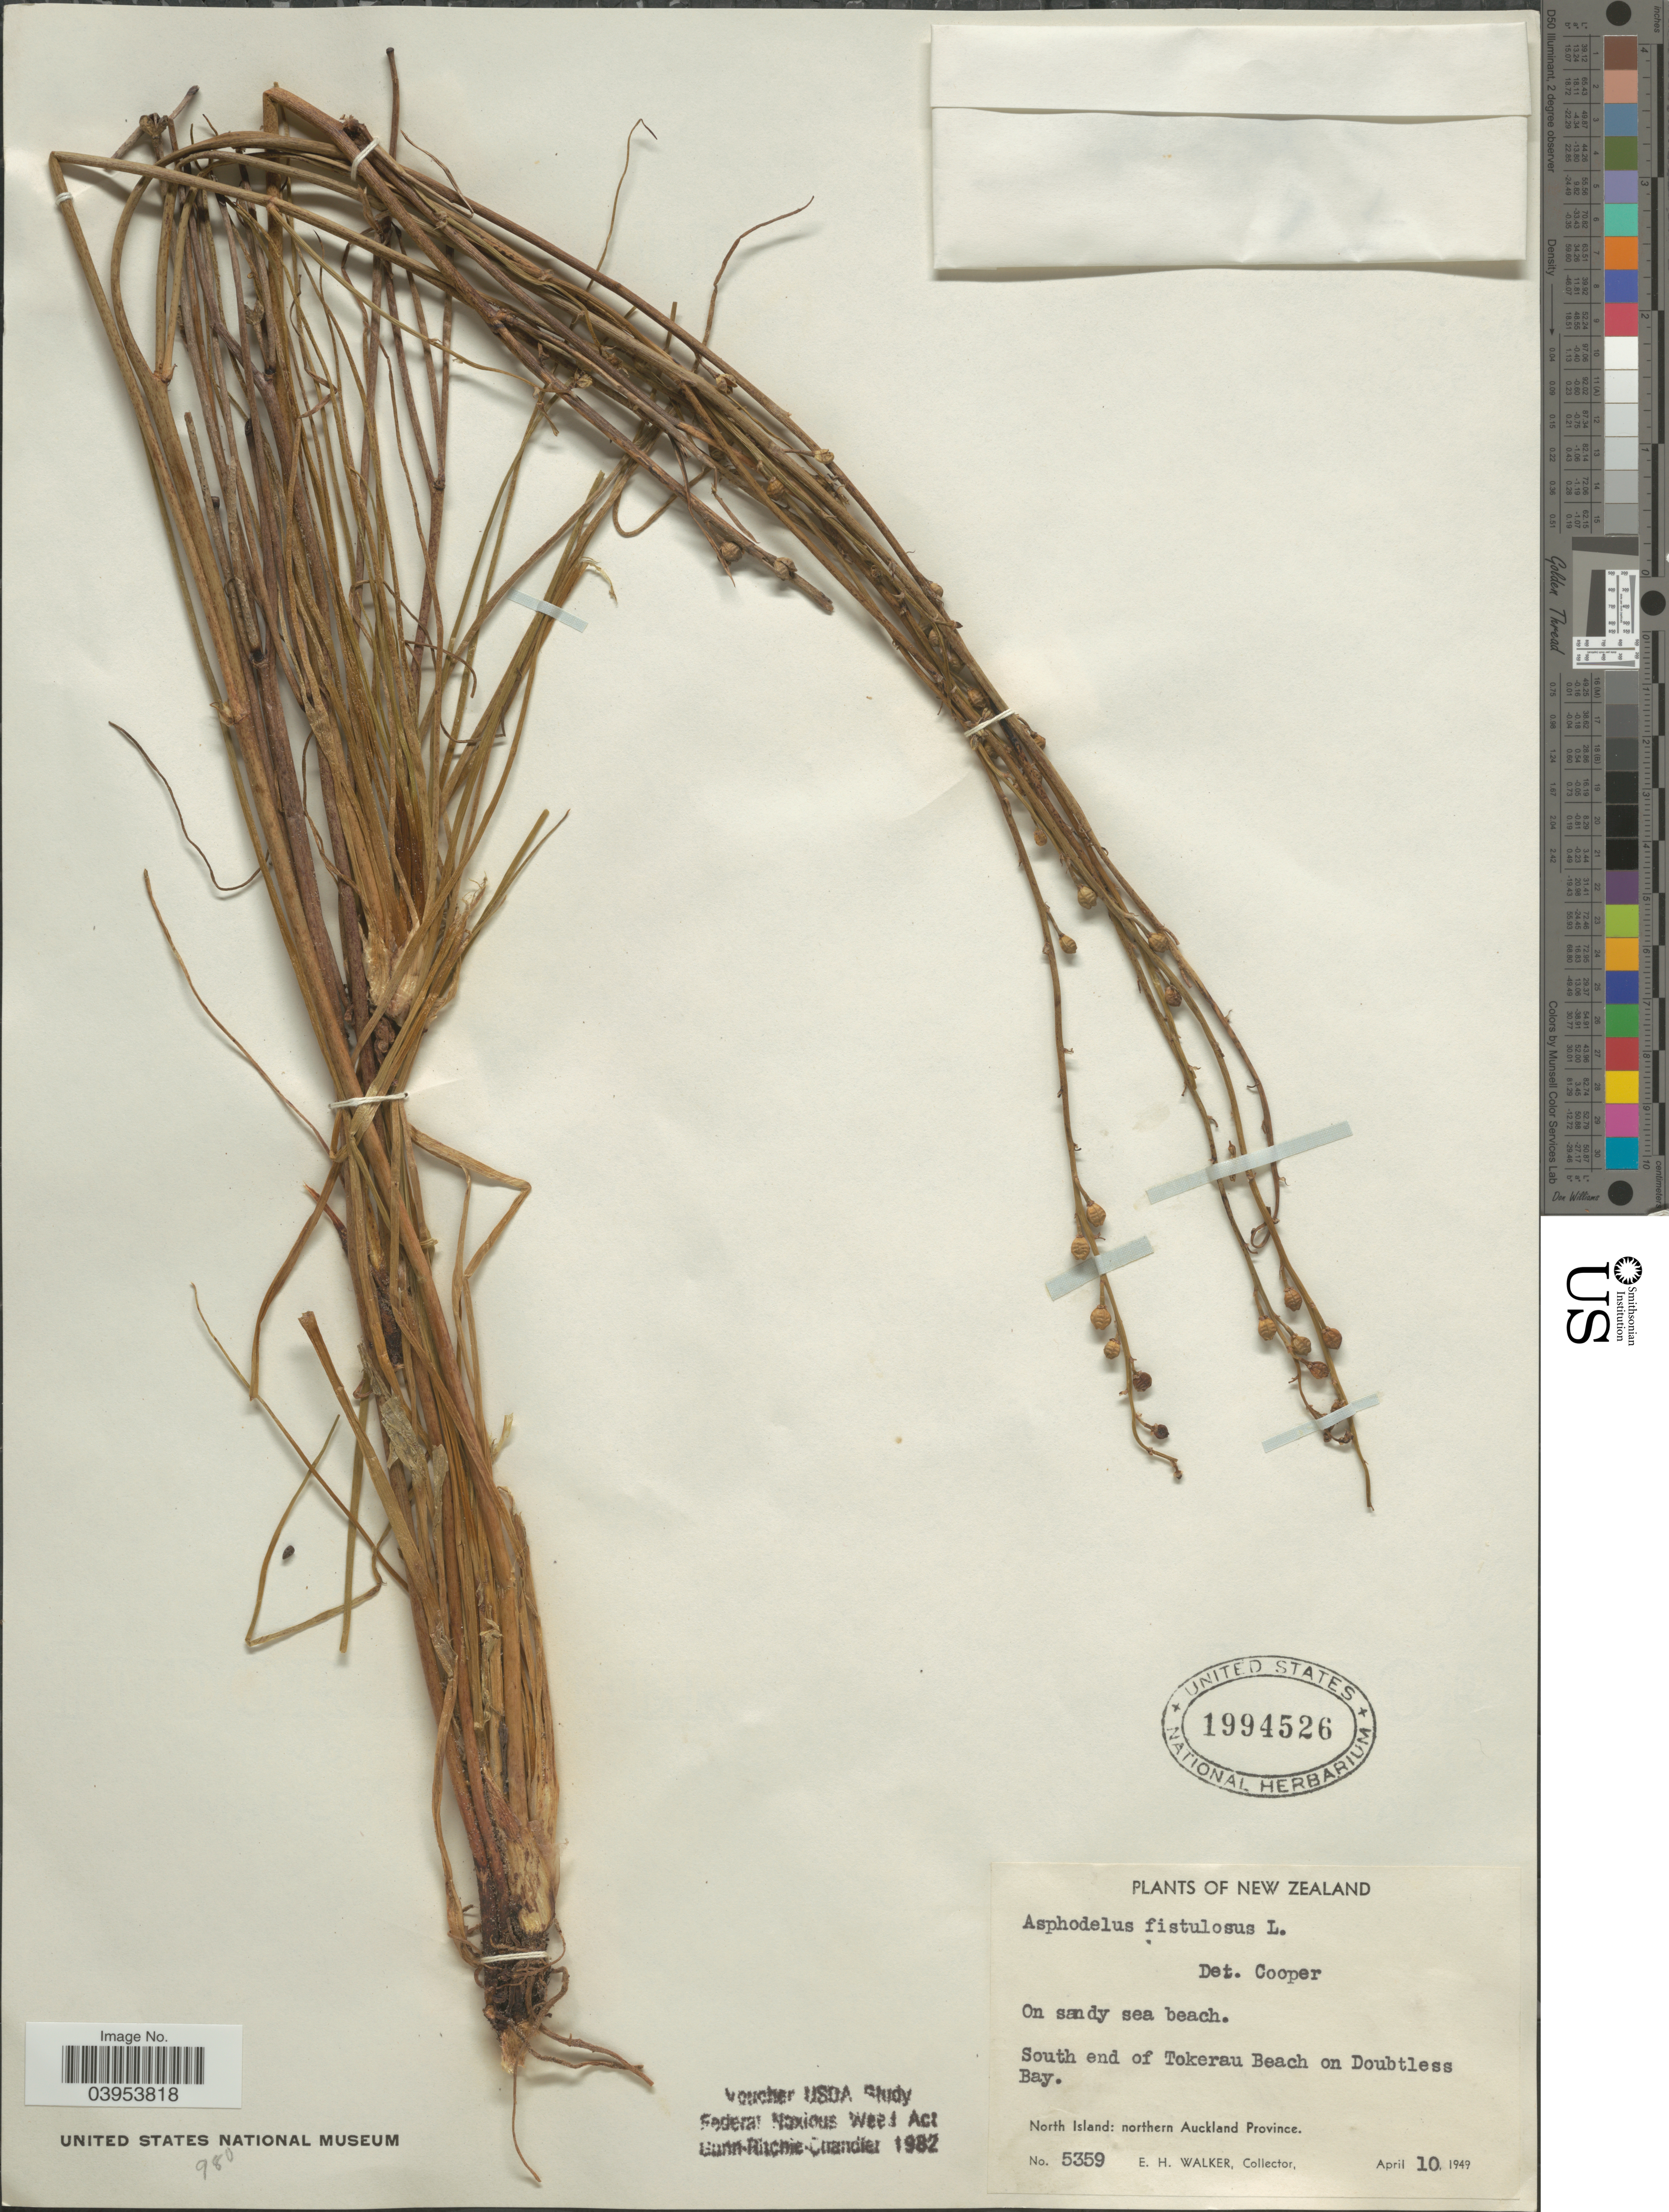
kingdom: Plantae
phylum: Tracheophyta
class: Liliopsida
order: Asparagales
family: Asphodelaceae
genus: Asphodelus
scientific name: Asphodelus fistulosus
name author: L.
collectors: E. H. Walker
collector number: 5359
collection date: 1949-04-10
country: New Zealand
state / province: Auckland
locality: South end of Tokerau Beach on Doubtless Bay. North Island: northern Auckland Province.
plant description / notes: Leaf tissue sampled for DNA sequencing.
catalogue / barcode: US 1994526